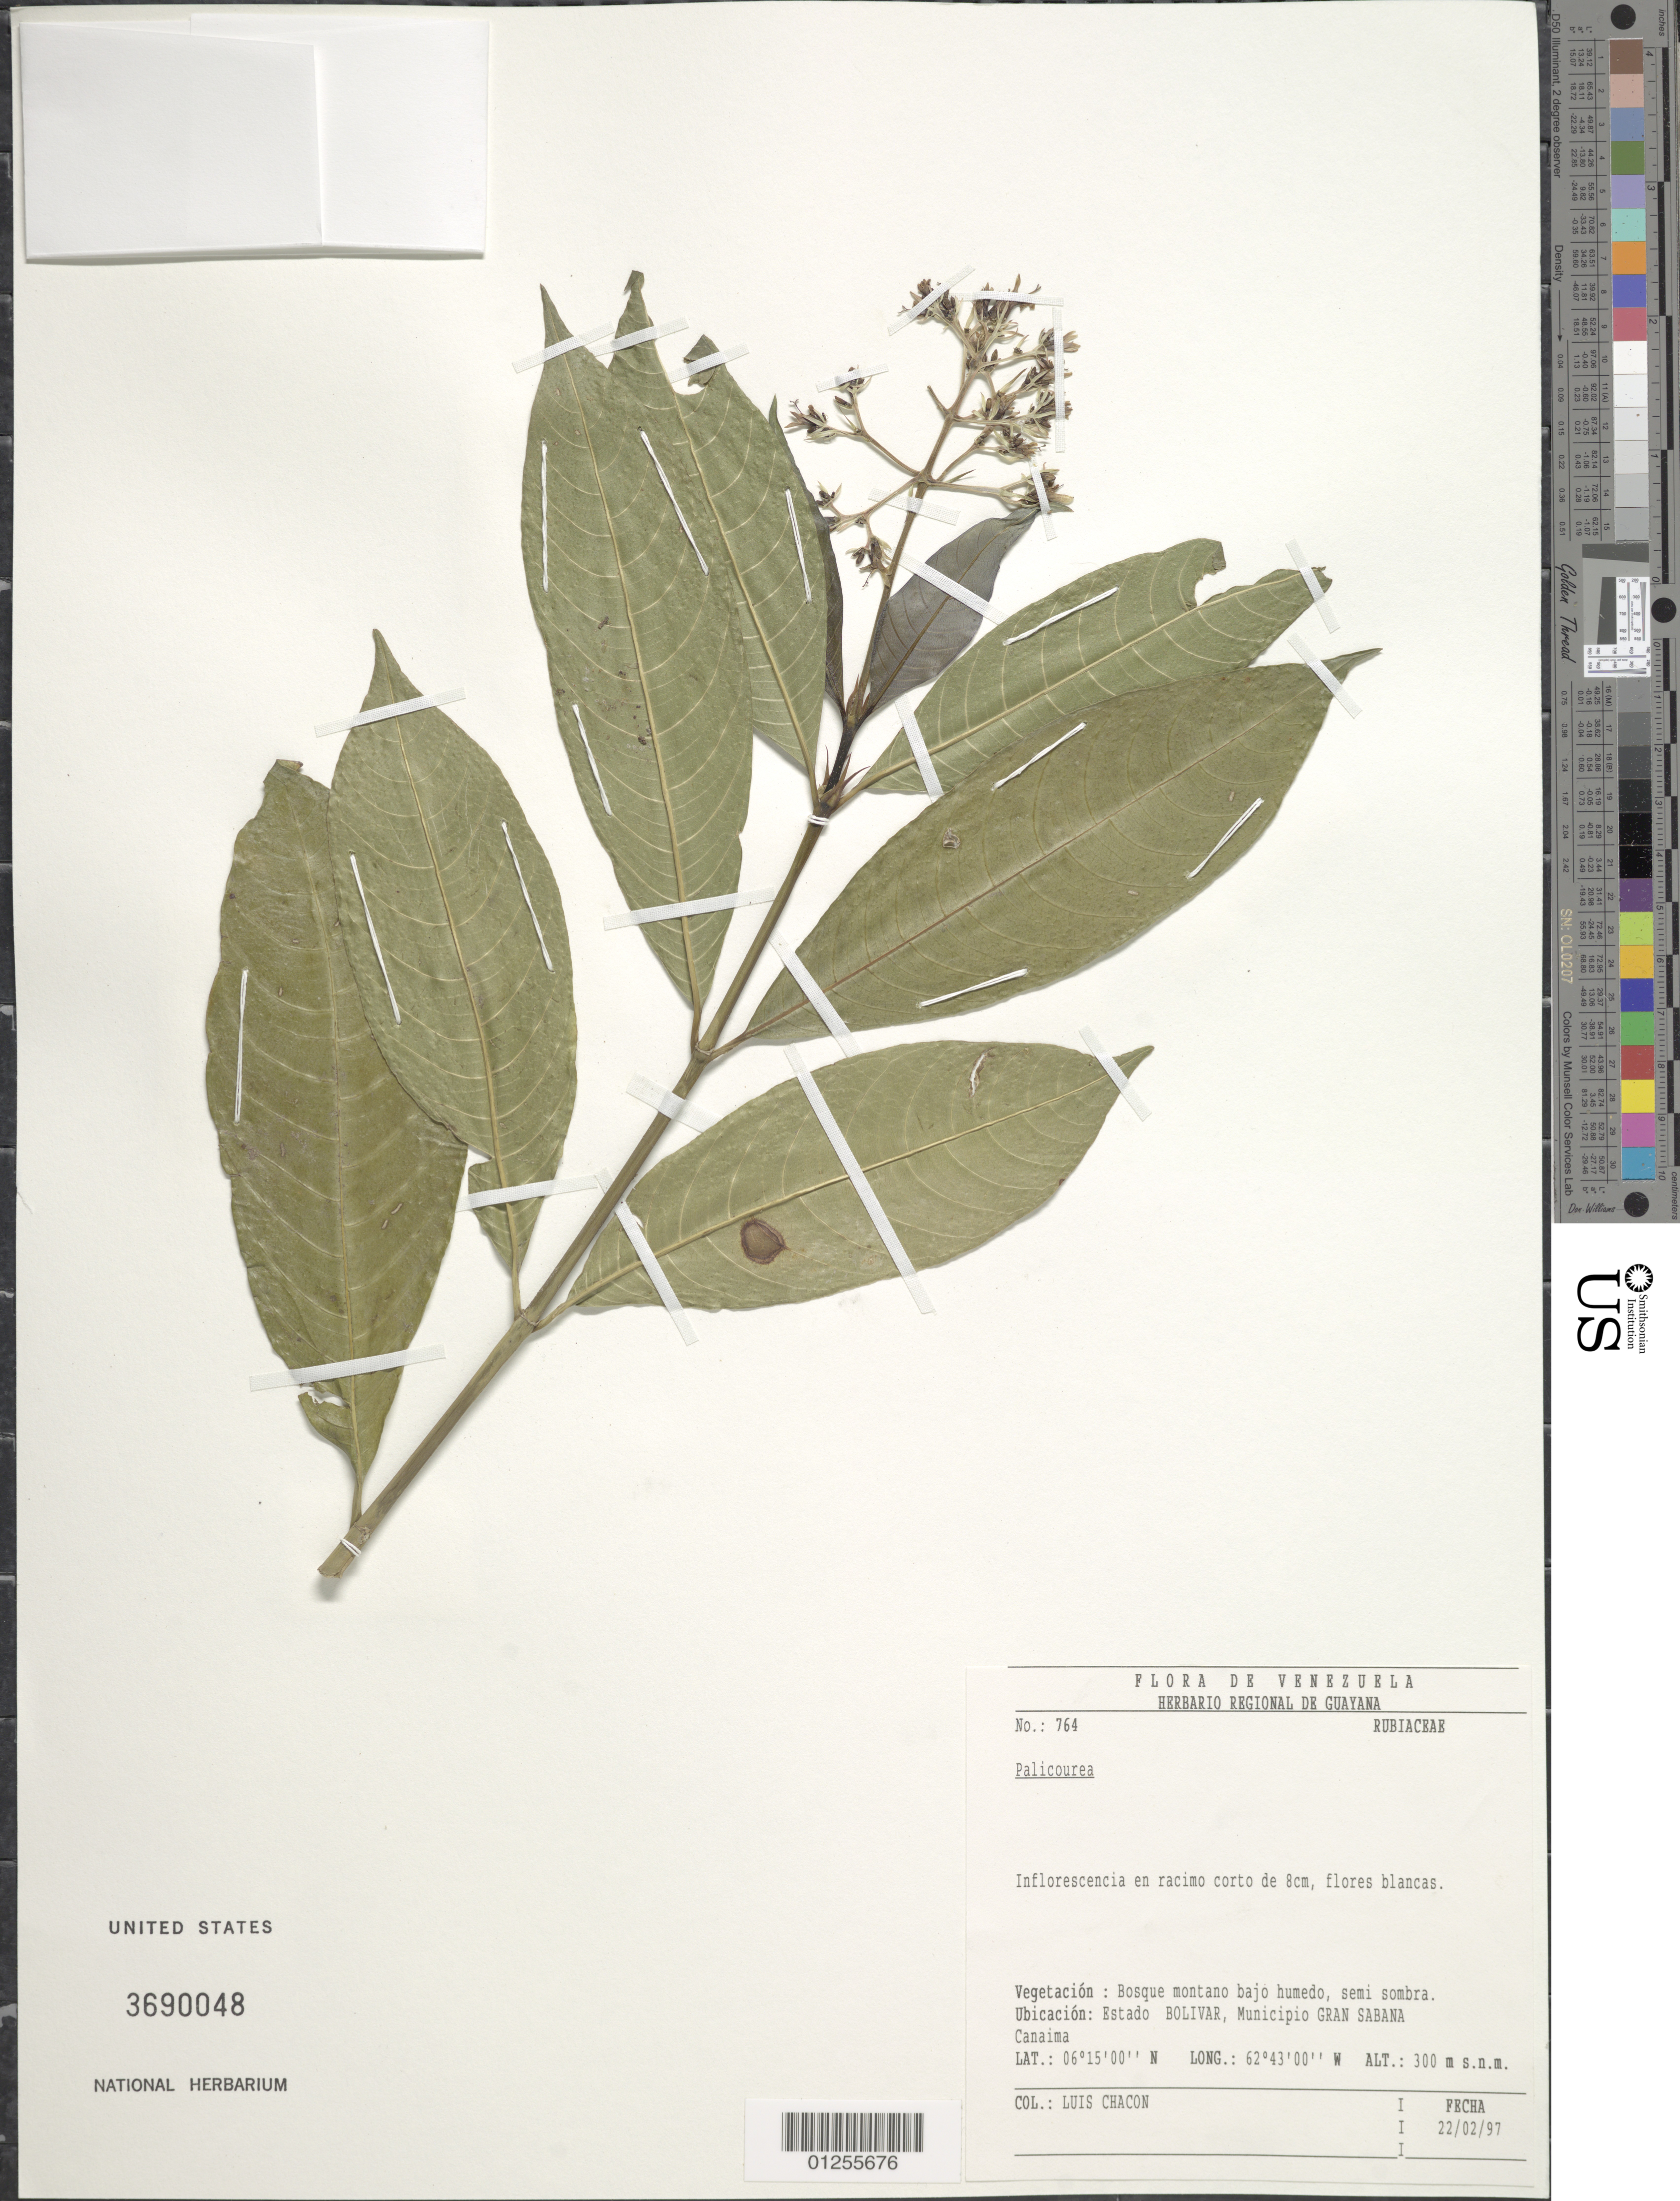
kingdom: Plantae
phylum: Tracheophyta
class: Magnoliopsida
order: Gentianales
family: Rubiaceae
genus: Palicourea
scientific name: Palicourea sp.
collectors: L. Chacon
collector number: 764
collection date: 1997-02-22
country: Venezuela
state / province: Bolívar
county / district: Gran Sabana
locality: Canaima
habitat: Bosque montano bajo humedo, semi sombra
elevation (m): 300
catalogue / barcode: US 3690048